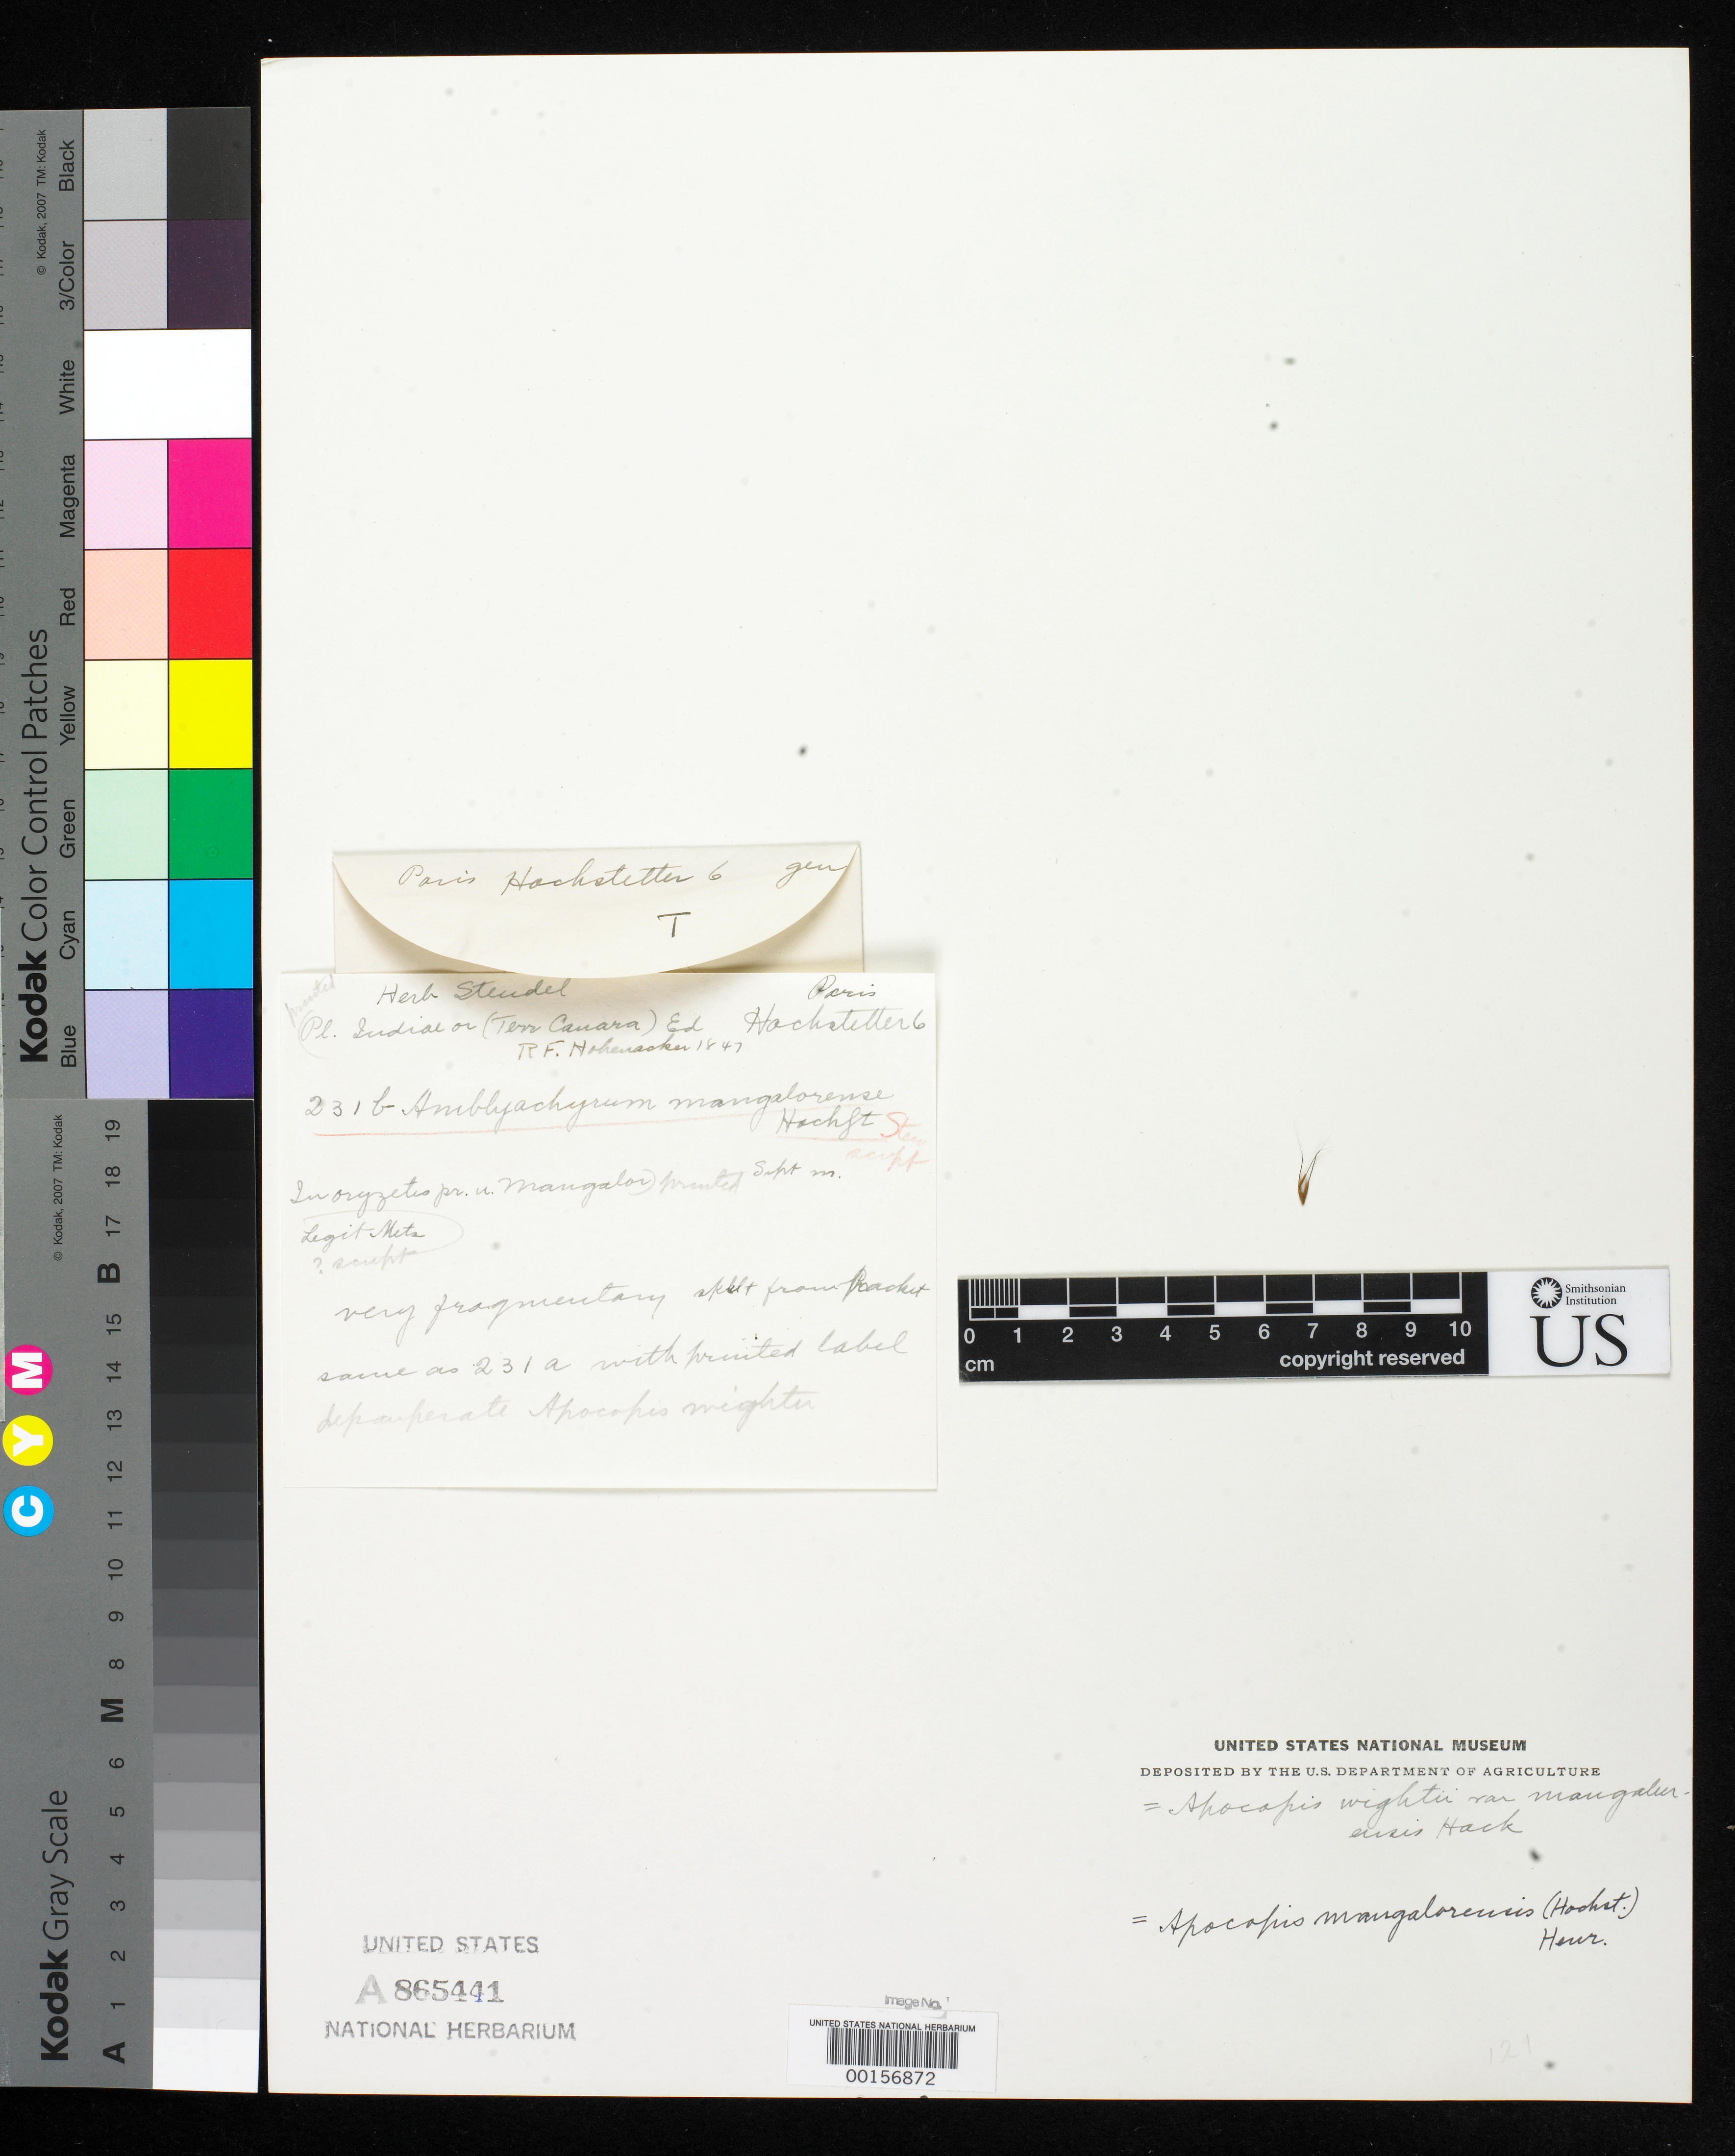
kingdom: Plantae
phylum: Tracheophyta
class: Liliopsida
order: Poales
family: Poaceae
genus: Amblyachyrum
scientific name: Amblyachyrum mangalorense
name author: Hochst. ex Steud.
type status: Type Fragment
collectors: R. F. Hohenacker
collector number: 231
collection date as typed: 1847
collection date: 1847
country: India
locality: Terr. Canara.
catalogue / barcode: US 865441A